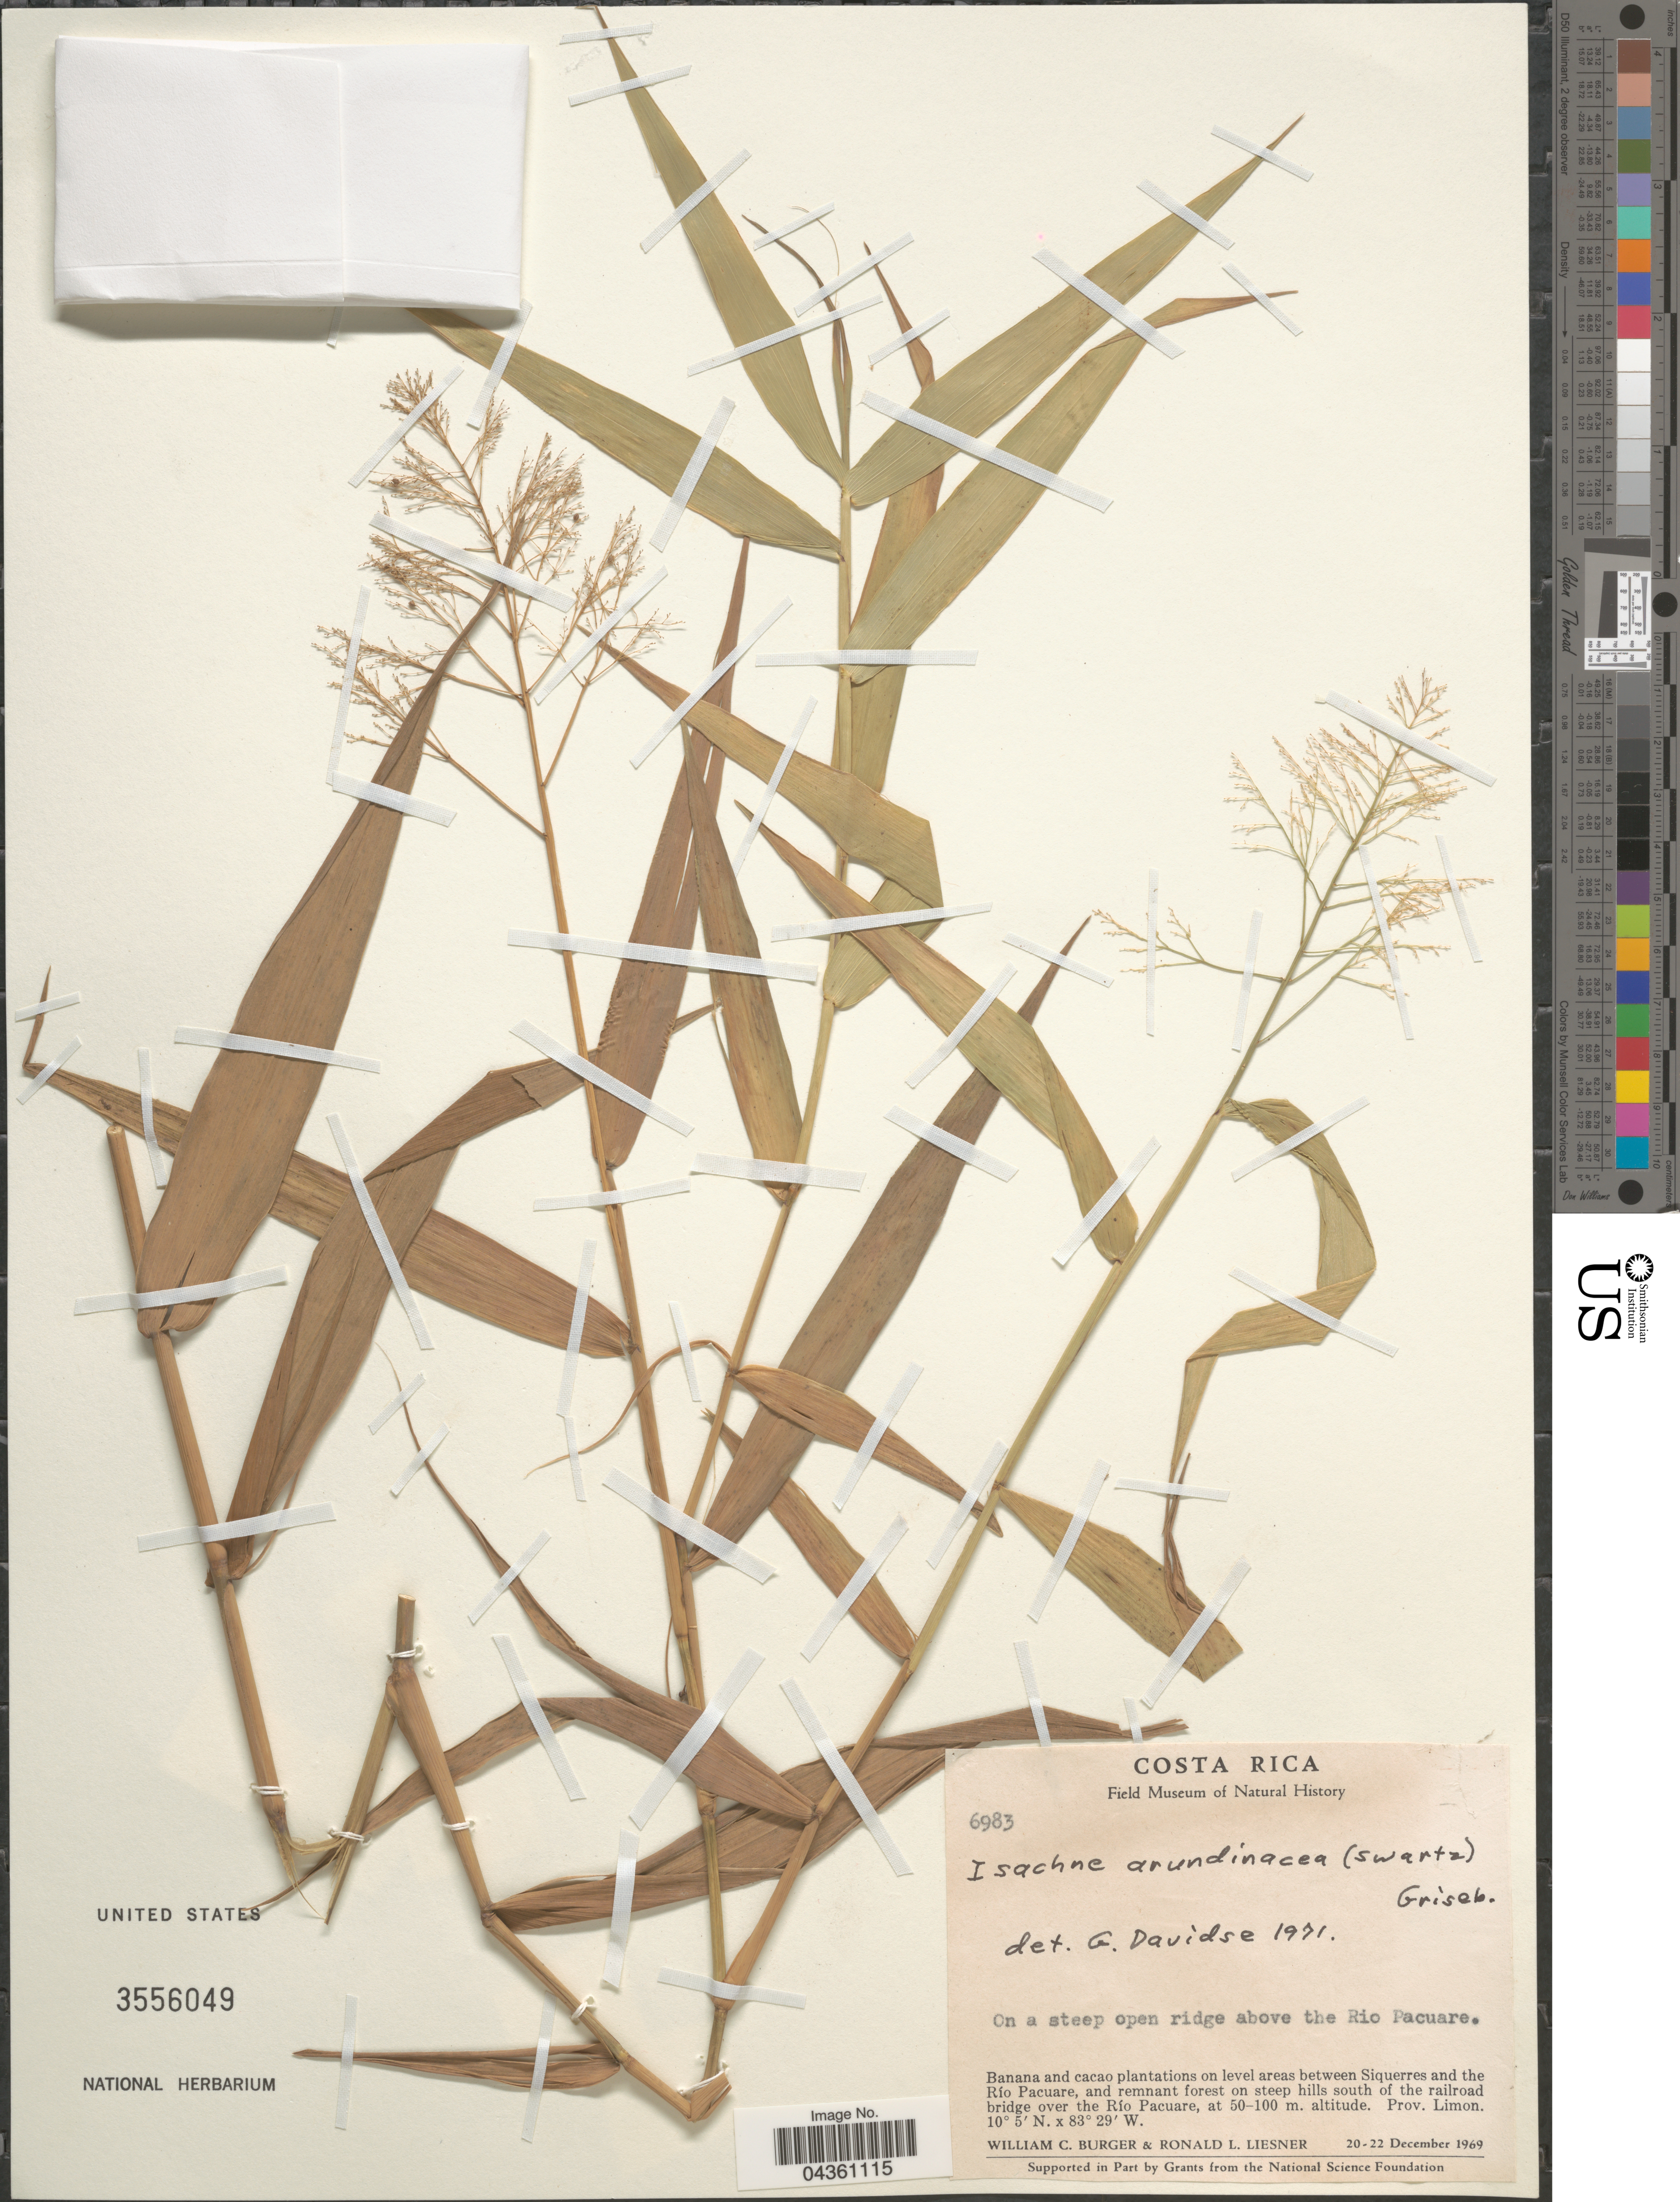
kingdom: Plantae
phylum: Tracheophyta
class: Liliopsida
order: Poales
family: Poaceae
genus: Isachne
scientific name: Isachne arundinacea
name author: (Sw.) Griseb.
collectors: W. Burger & R. L. Liesner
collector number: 6983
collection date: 1969-12-20/1969-12-22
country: Costa Rica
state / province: Limón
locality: Above the Rio Pacuare. Banana and cacao plantations on level areas between Siquerres and the Río Pacuare, and remnant forest on steep hills south of the railroad bridge over the Río Pacuare.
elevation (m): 50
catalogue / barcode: US 3556049